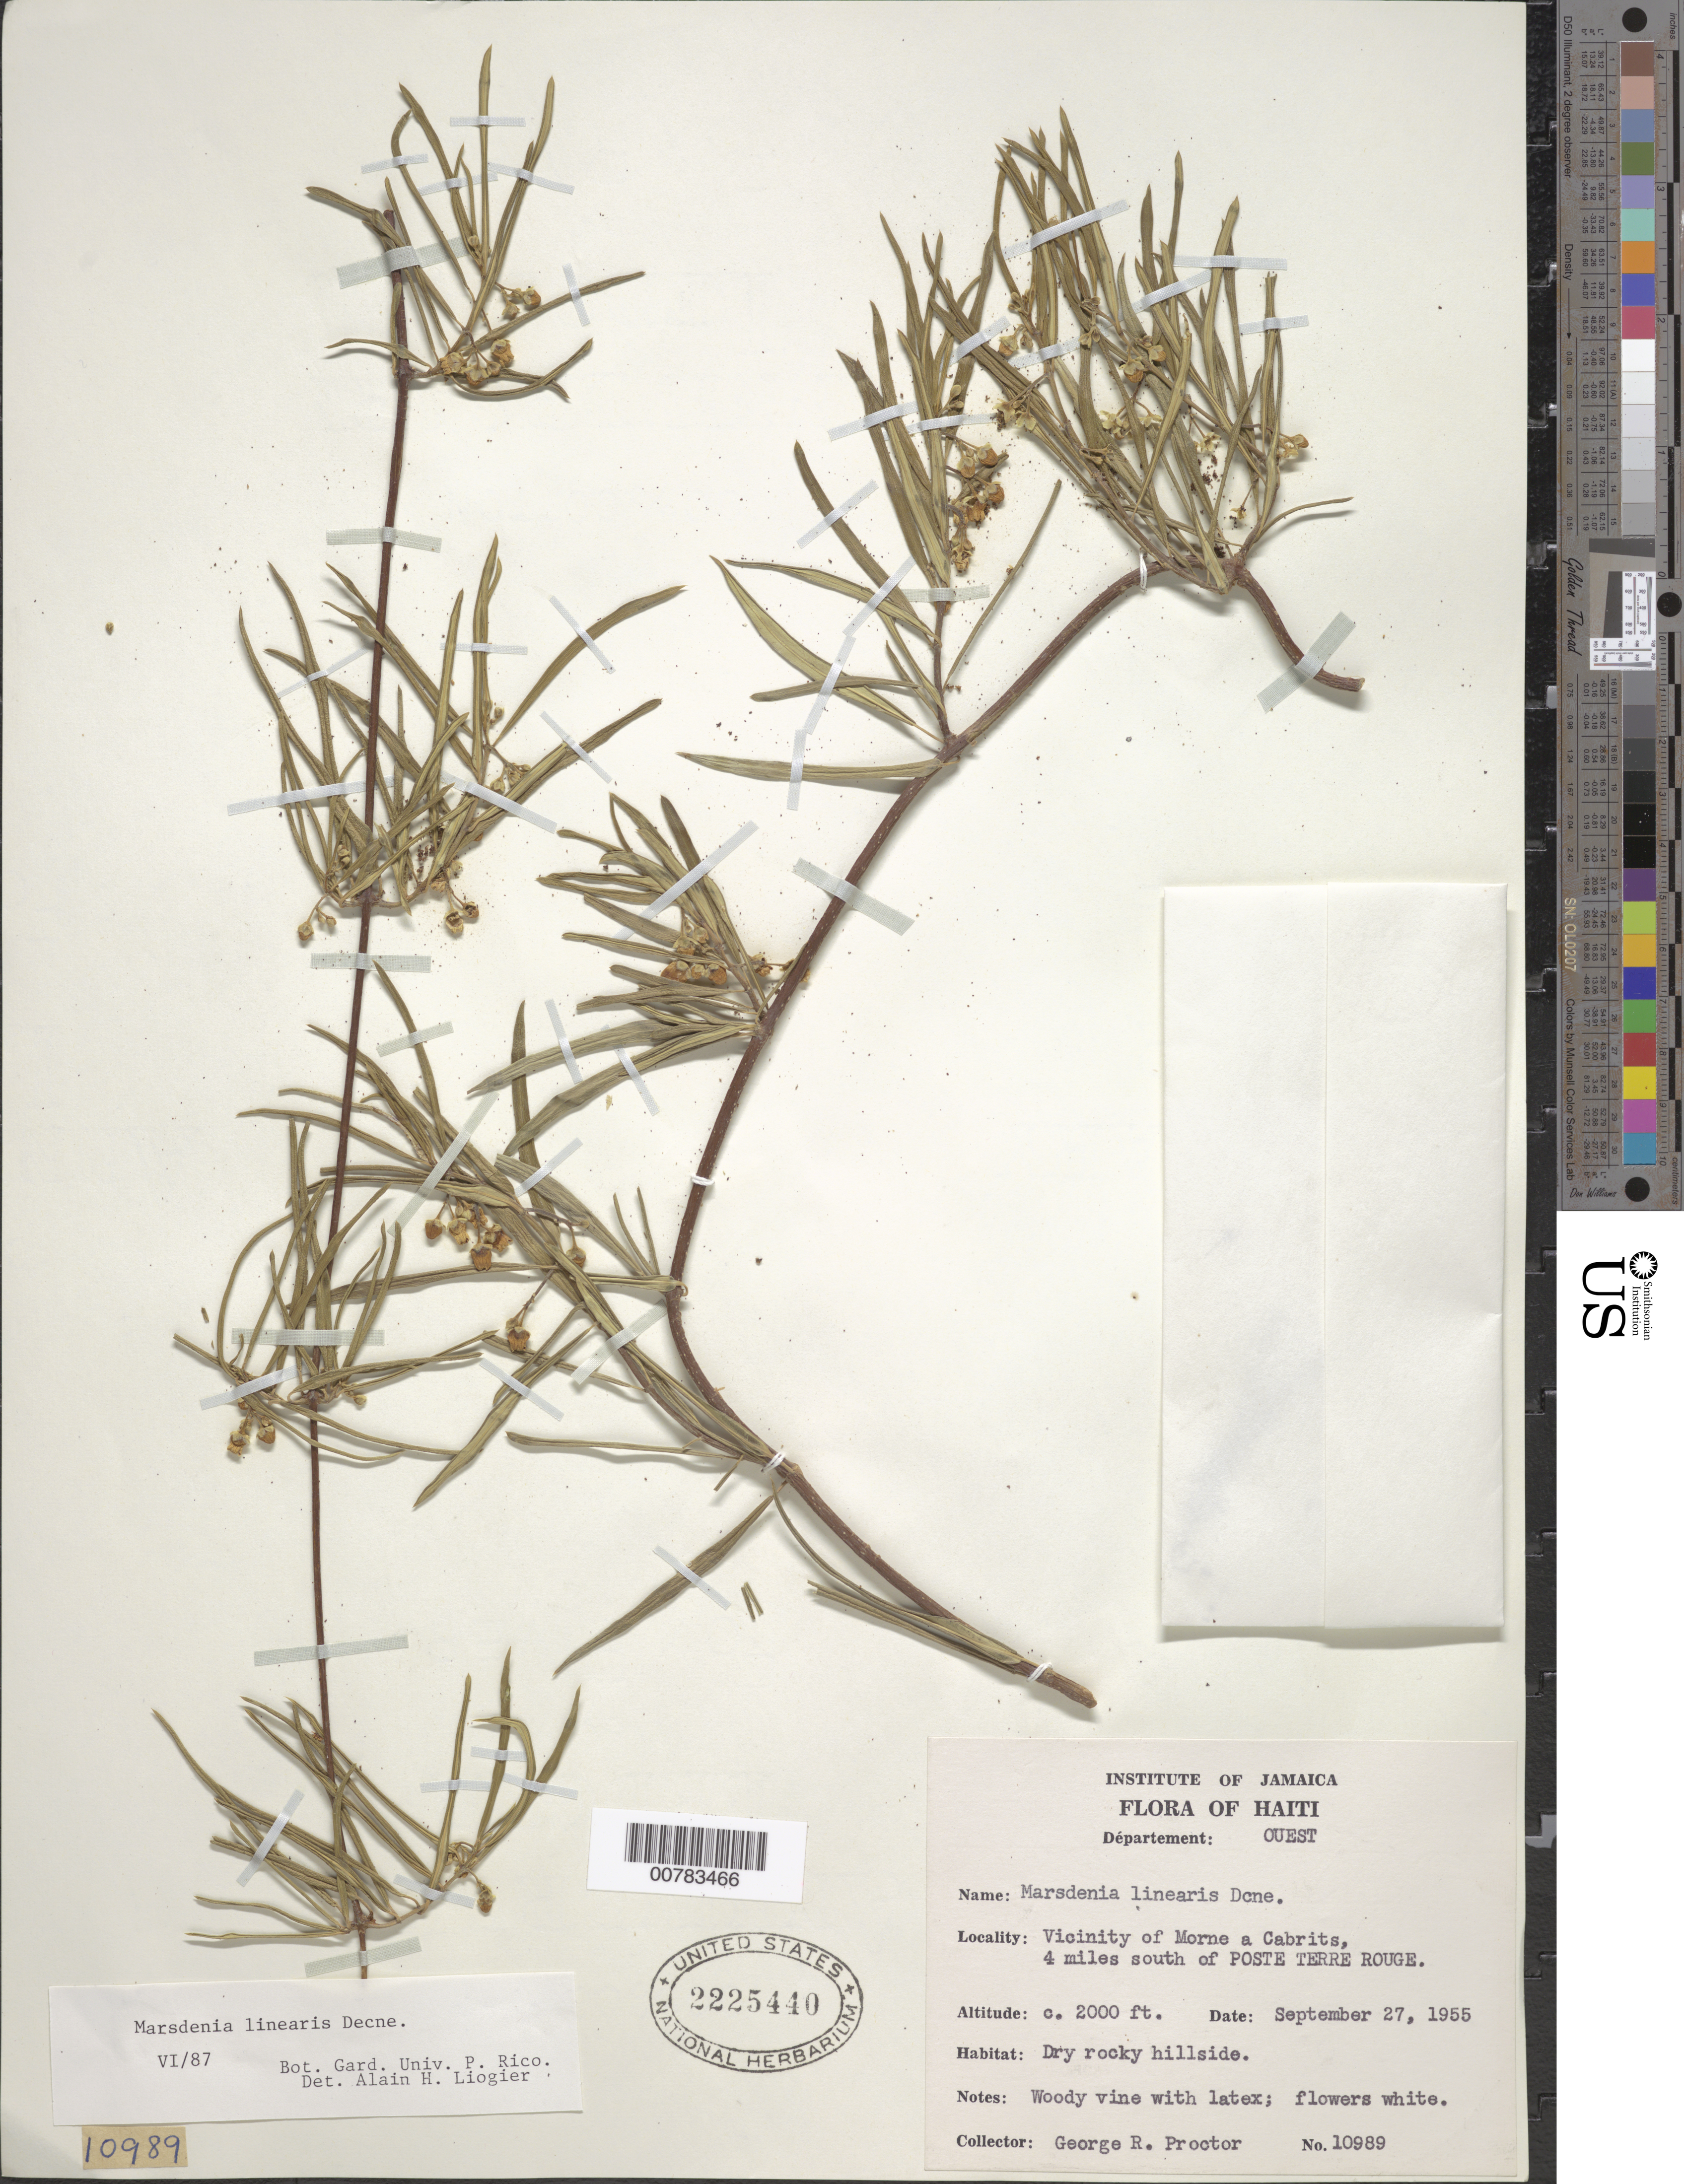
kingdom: Plantae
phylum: Tracheophyta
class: Magnoliopsida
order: Gentianales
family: Apocynaceae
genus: Marsdenia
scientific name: Marsdenia linearis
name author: Decne.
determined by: Liogier, Alain H.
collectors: G. R. Proctor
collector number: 10989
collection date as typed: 27 Sep 1955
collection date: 1955-09-27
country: Haiti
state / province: Ouest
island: Hispaniola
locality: Vicinity of Morne a Cabrits, 4 miles south of Poste Terre Rouge.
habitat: Dry rocky hillside.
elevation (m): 610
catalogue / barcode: US 2225440